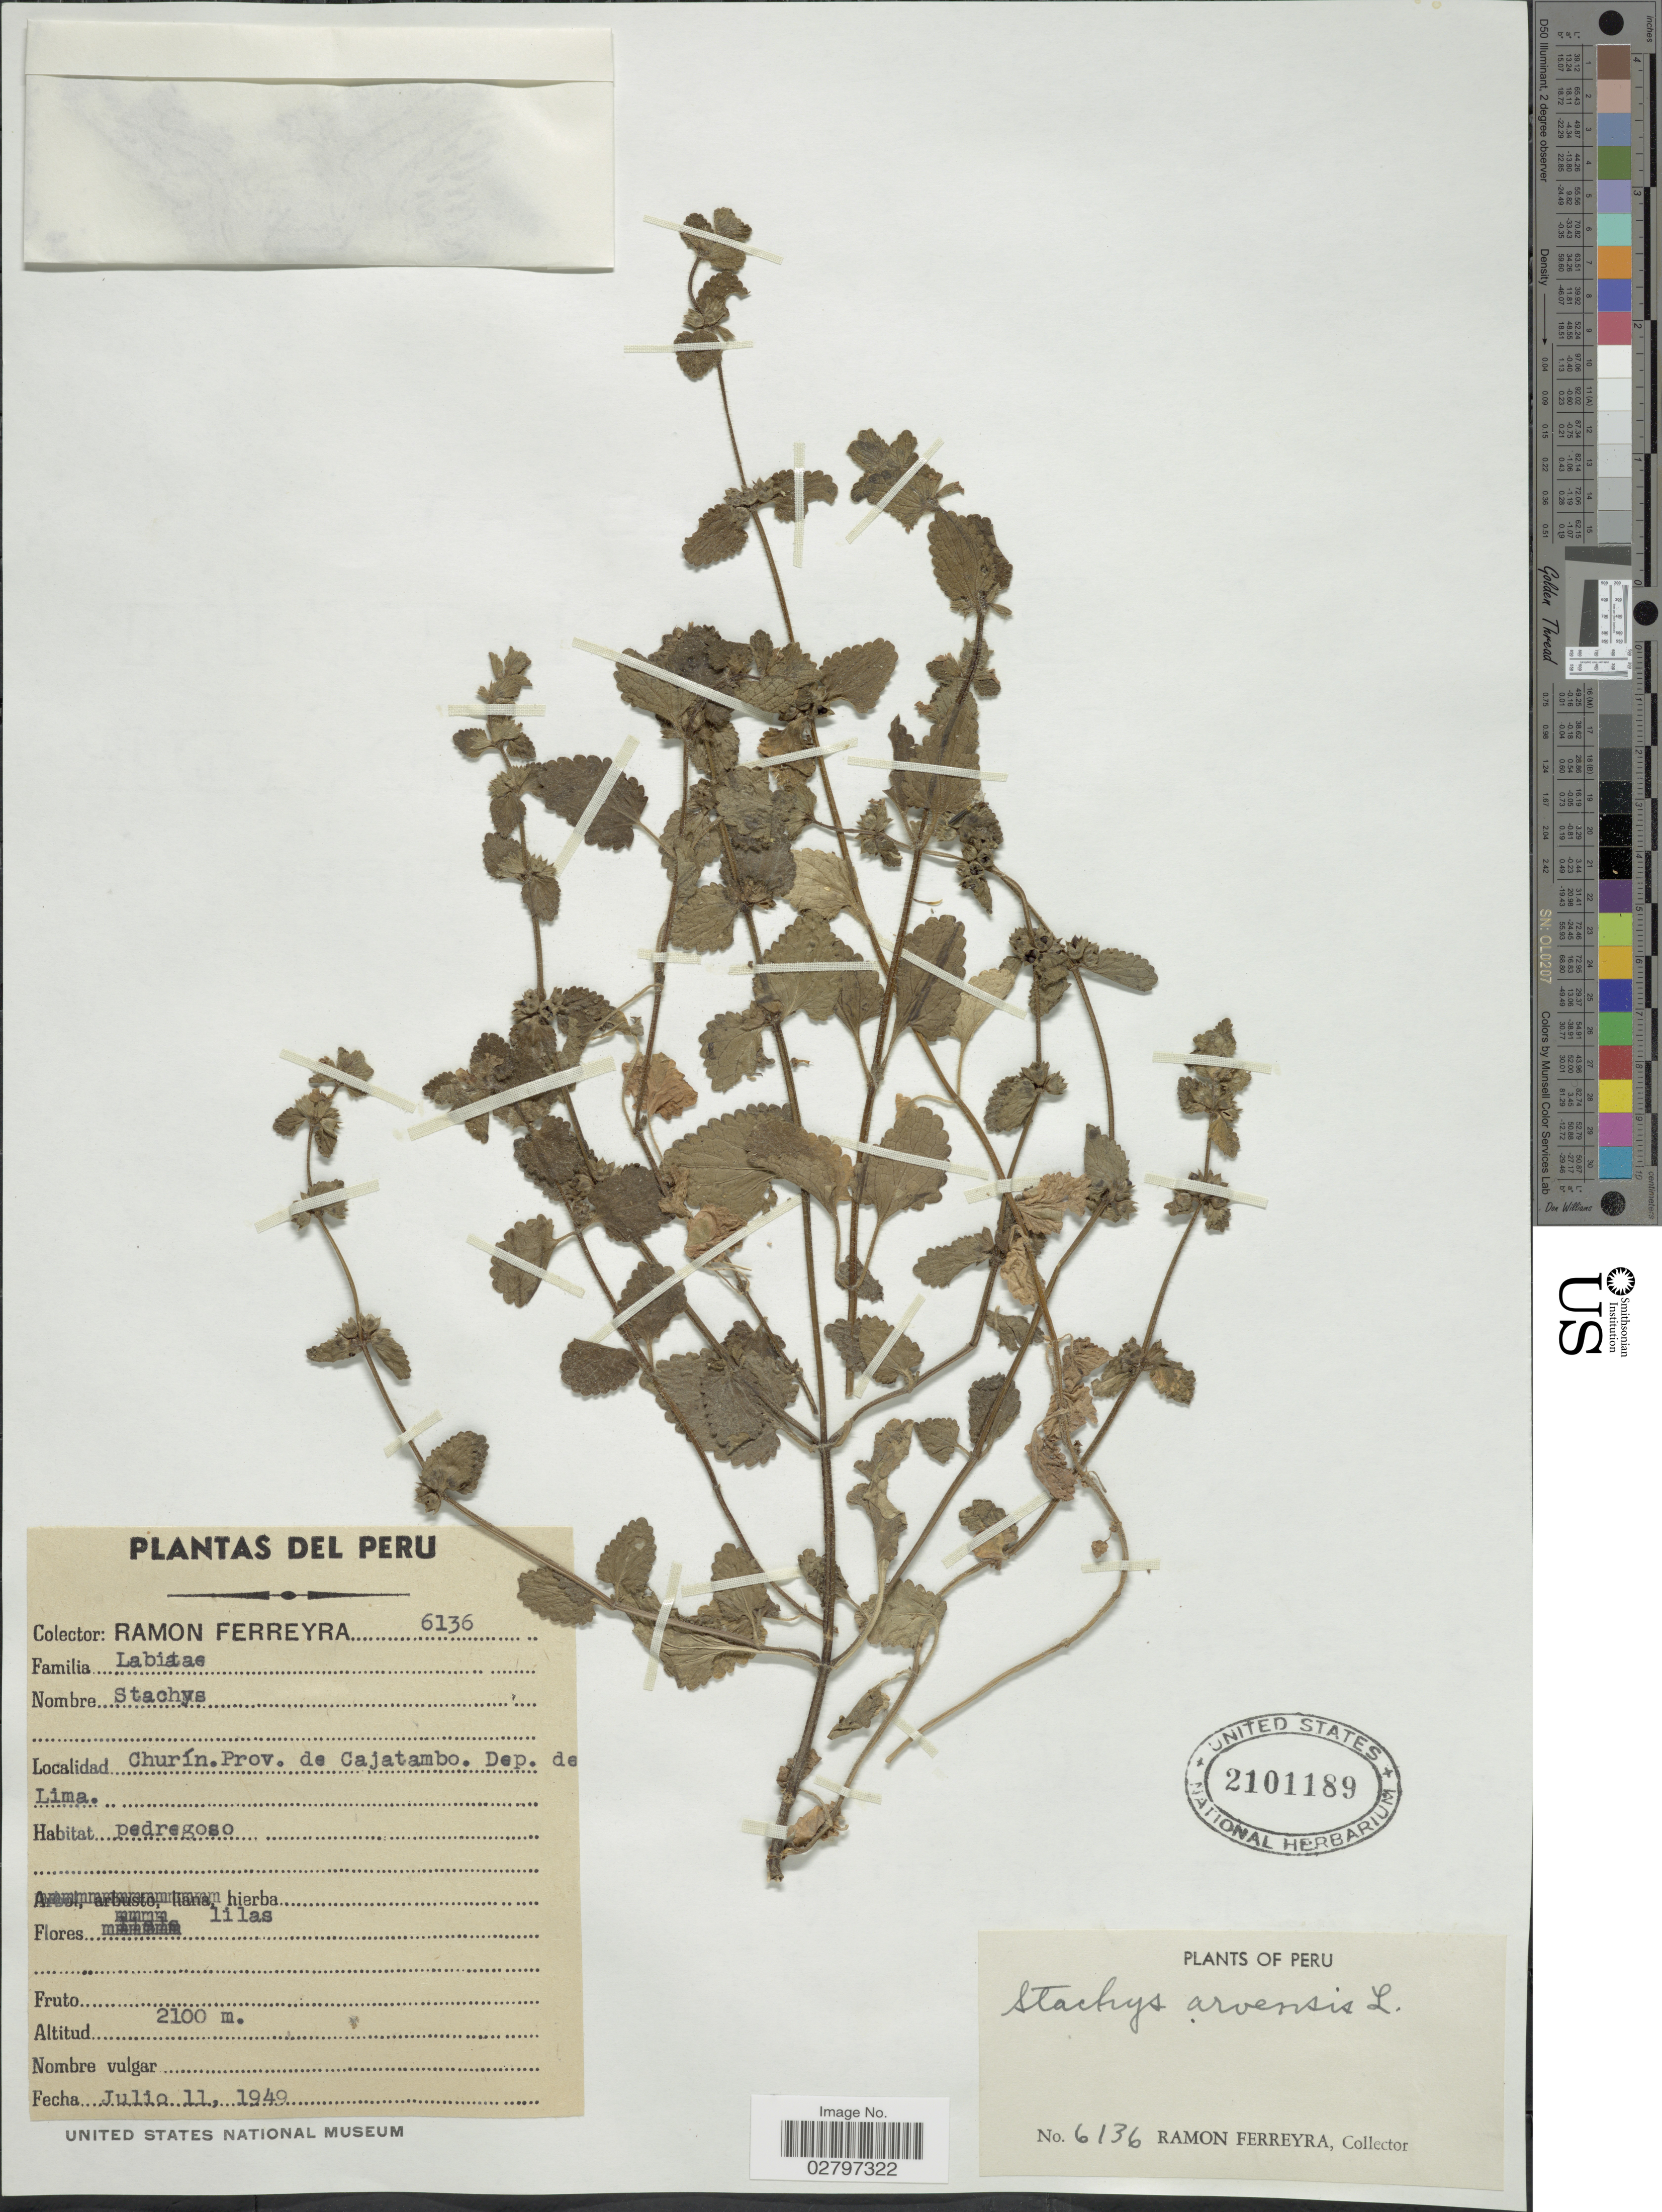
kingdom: Plantae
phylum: Tracheophyta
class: Magnoliopsida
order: Lamiales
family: Lamiaceae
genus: Stachys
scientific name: Stachys arvensis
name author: (L.) L.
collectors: R. A. Ferreyra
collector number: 6136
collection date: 1949-07-11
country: Peru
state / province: Lima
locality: Churín, Prov. de Cajatambo, Dep. de Lima.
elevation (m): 2100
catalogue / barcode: US 2101189